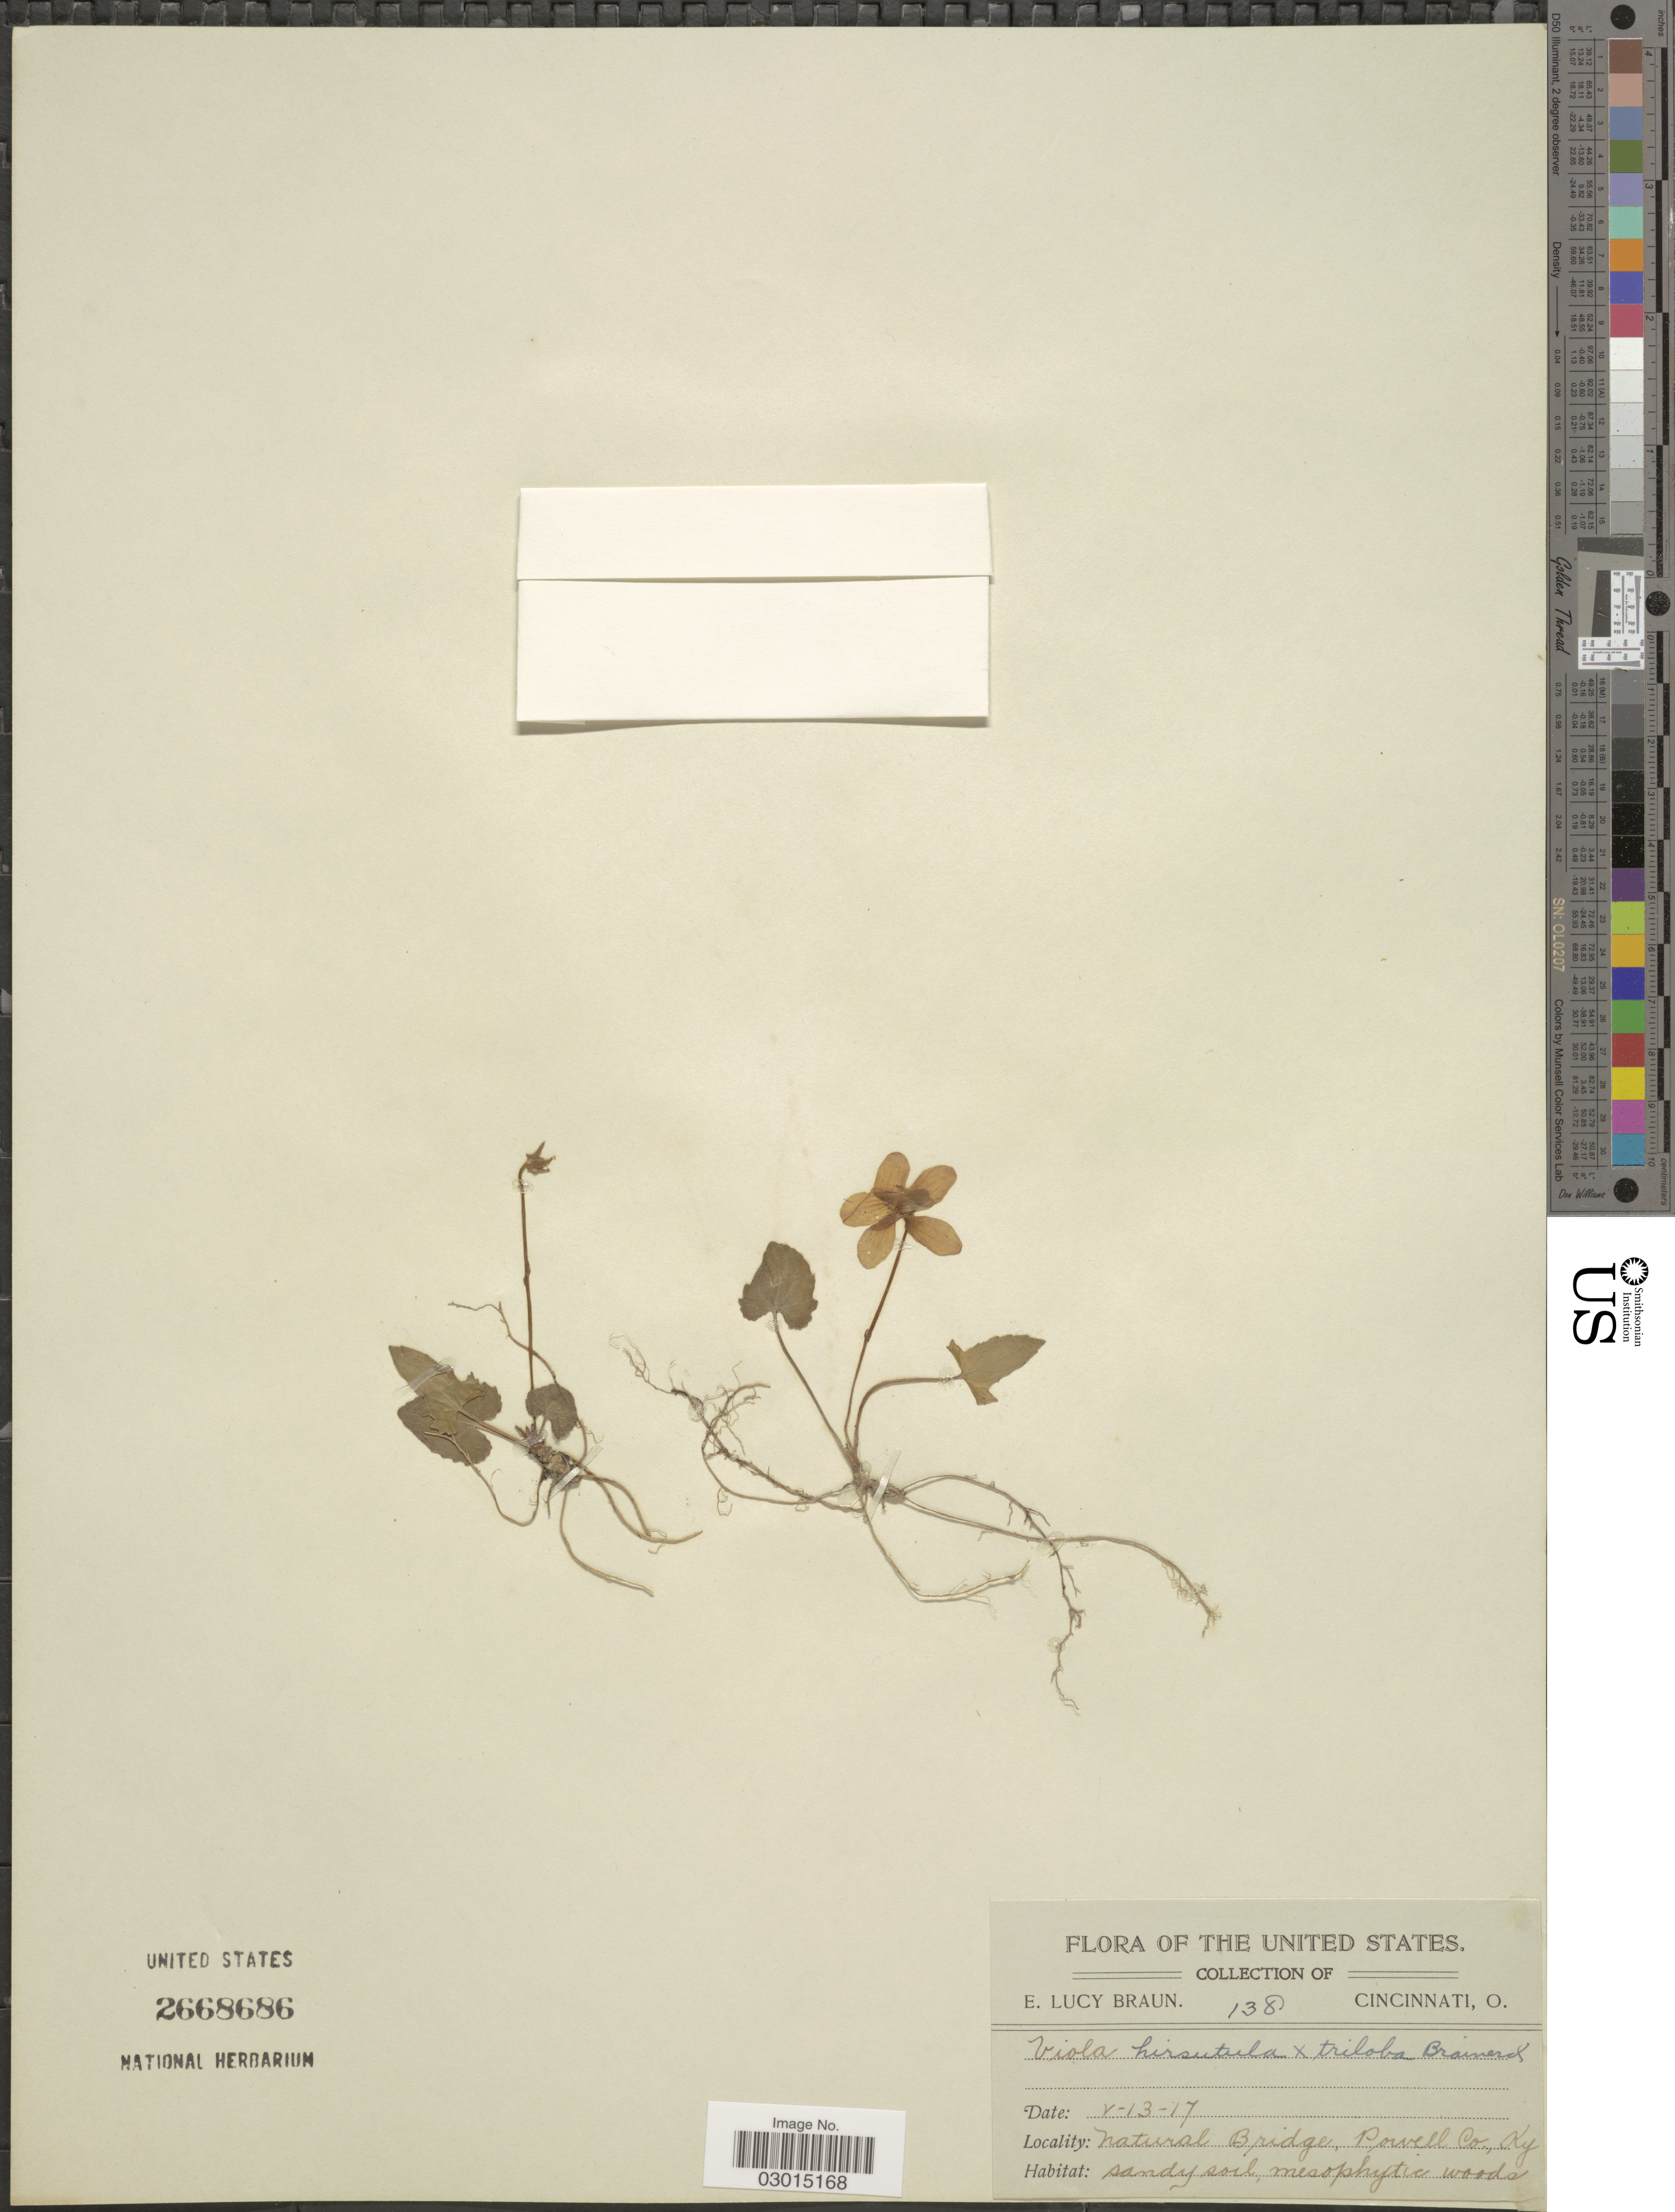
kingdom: Plantae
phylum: Tracheophyta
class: Magnoliopsida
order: Malpighiales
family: Violaceae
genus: Viola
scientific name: Viola hirsutula x V. triloba Schwein.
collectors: E. L. Braun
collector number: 138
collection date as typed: Transcribed d/m/y: 13/5/17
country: United States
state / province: Kentucky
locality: Natural Bridge, Powell Co., Ky.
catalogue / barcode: US 2668686